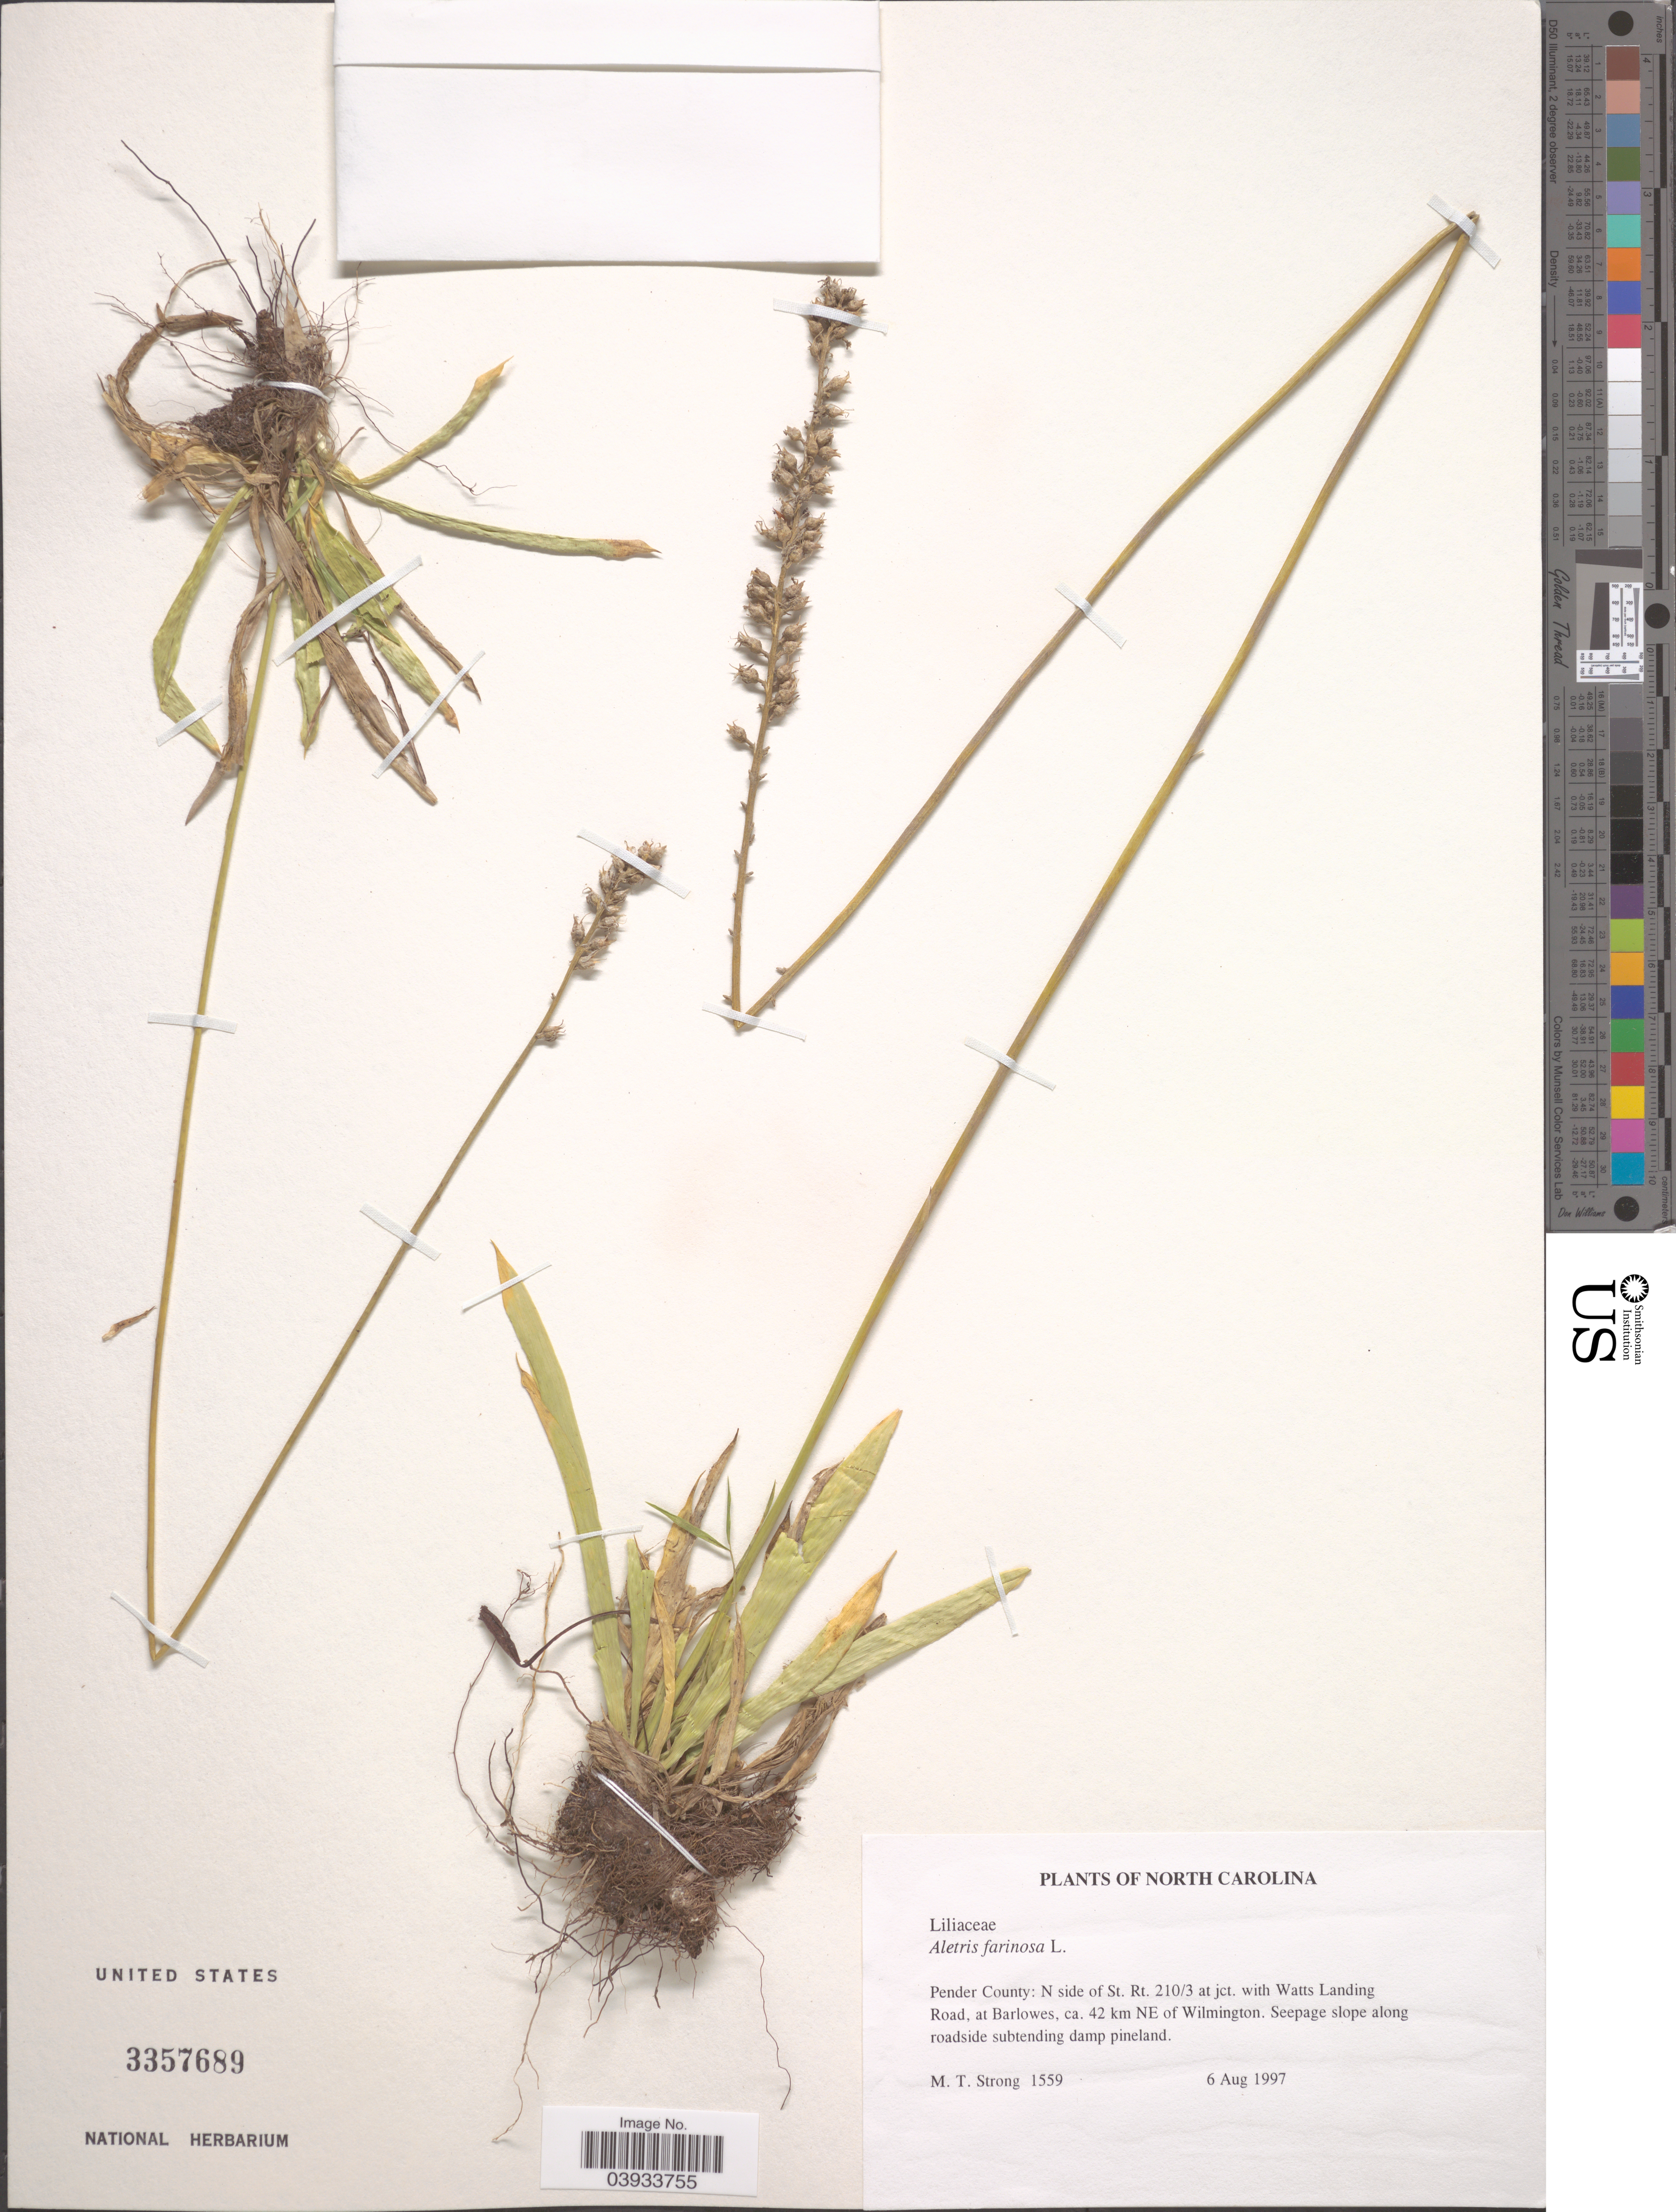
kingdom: Plantae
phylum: Tracheophyta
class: Liliopsida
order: Dioscoreales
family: Nartheciaceae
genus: Aletris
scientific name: Aletris farinosa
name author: L.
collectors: M. T. Strong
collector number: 1559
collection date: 1997-08-06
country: United States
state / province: North Carolina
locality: Pender County: N side of St. Rt. 210/3 at jct. with Watts Landing Road, at Barlowes, ca. 42 km NE of Wilmington.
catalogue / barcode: US 3357689